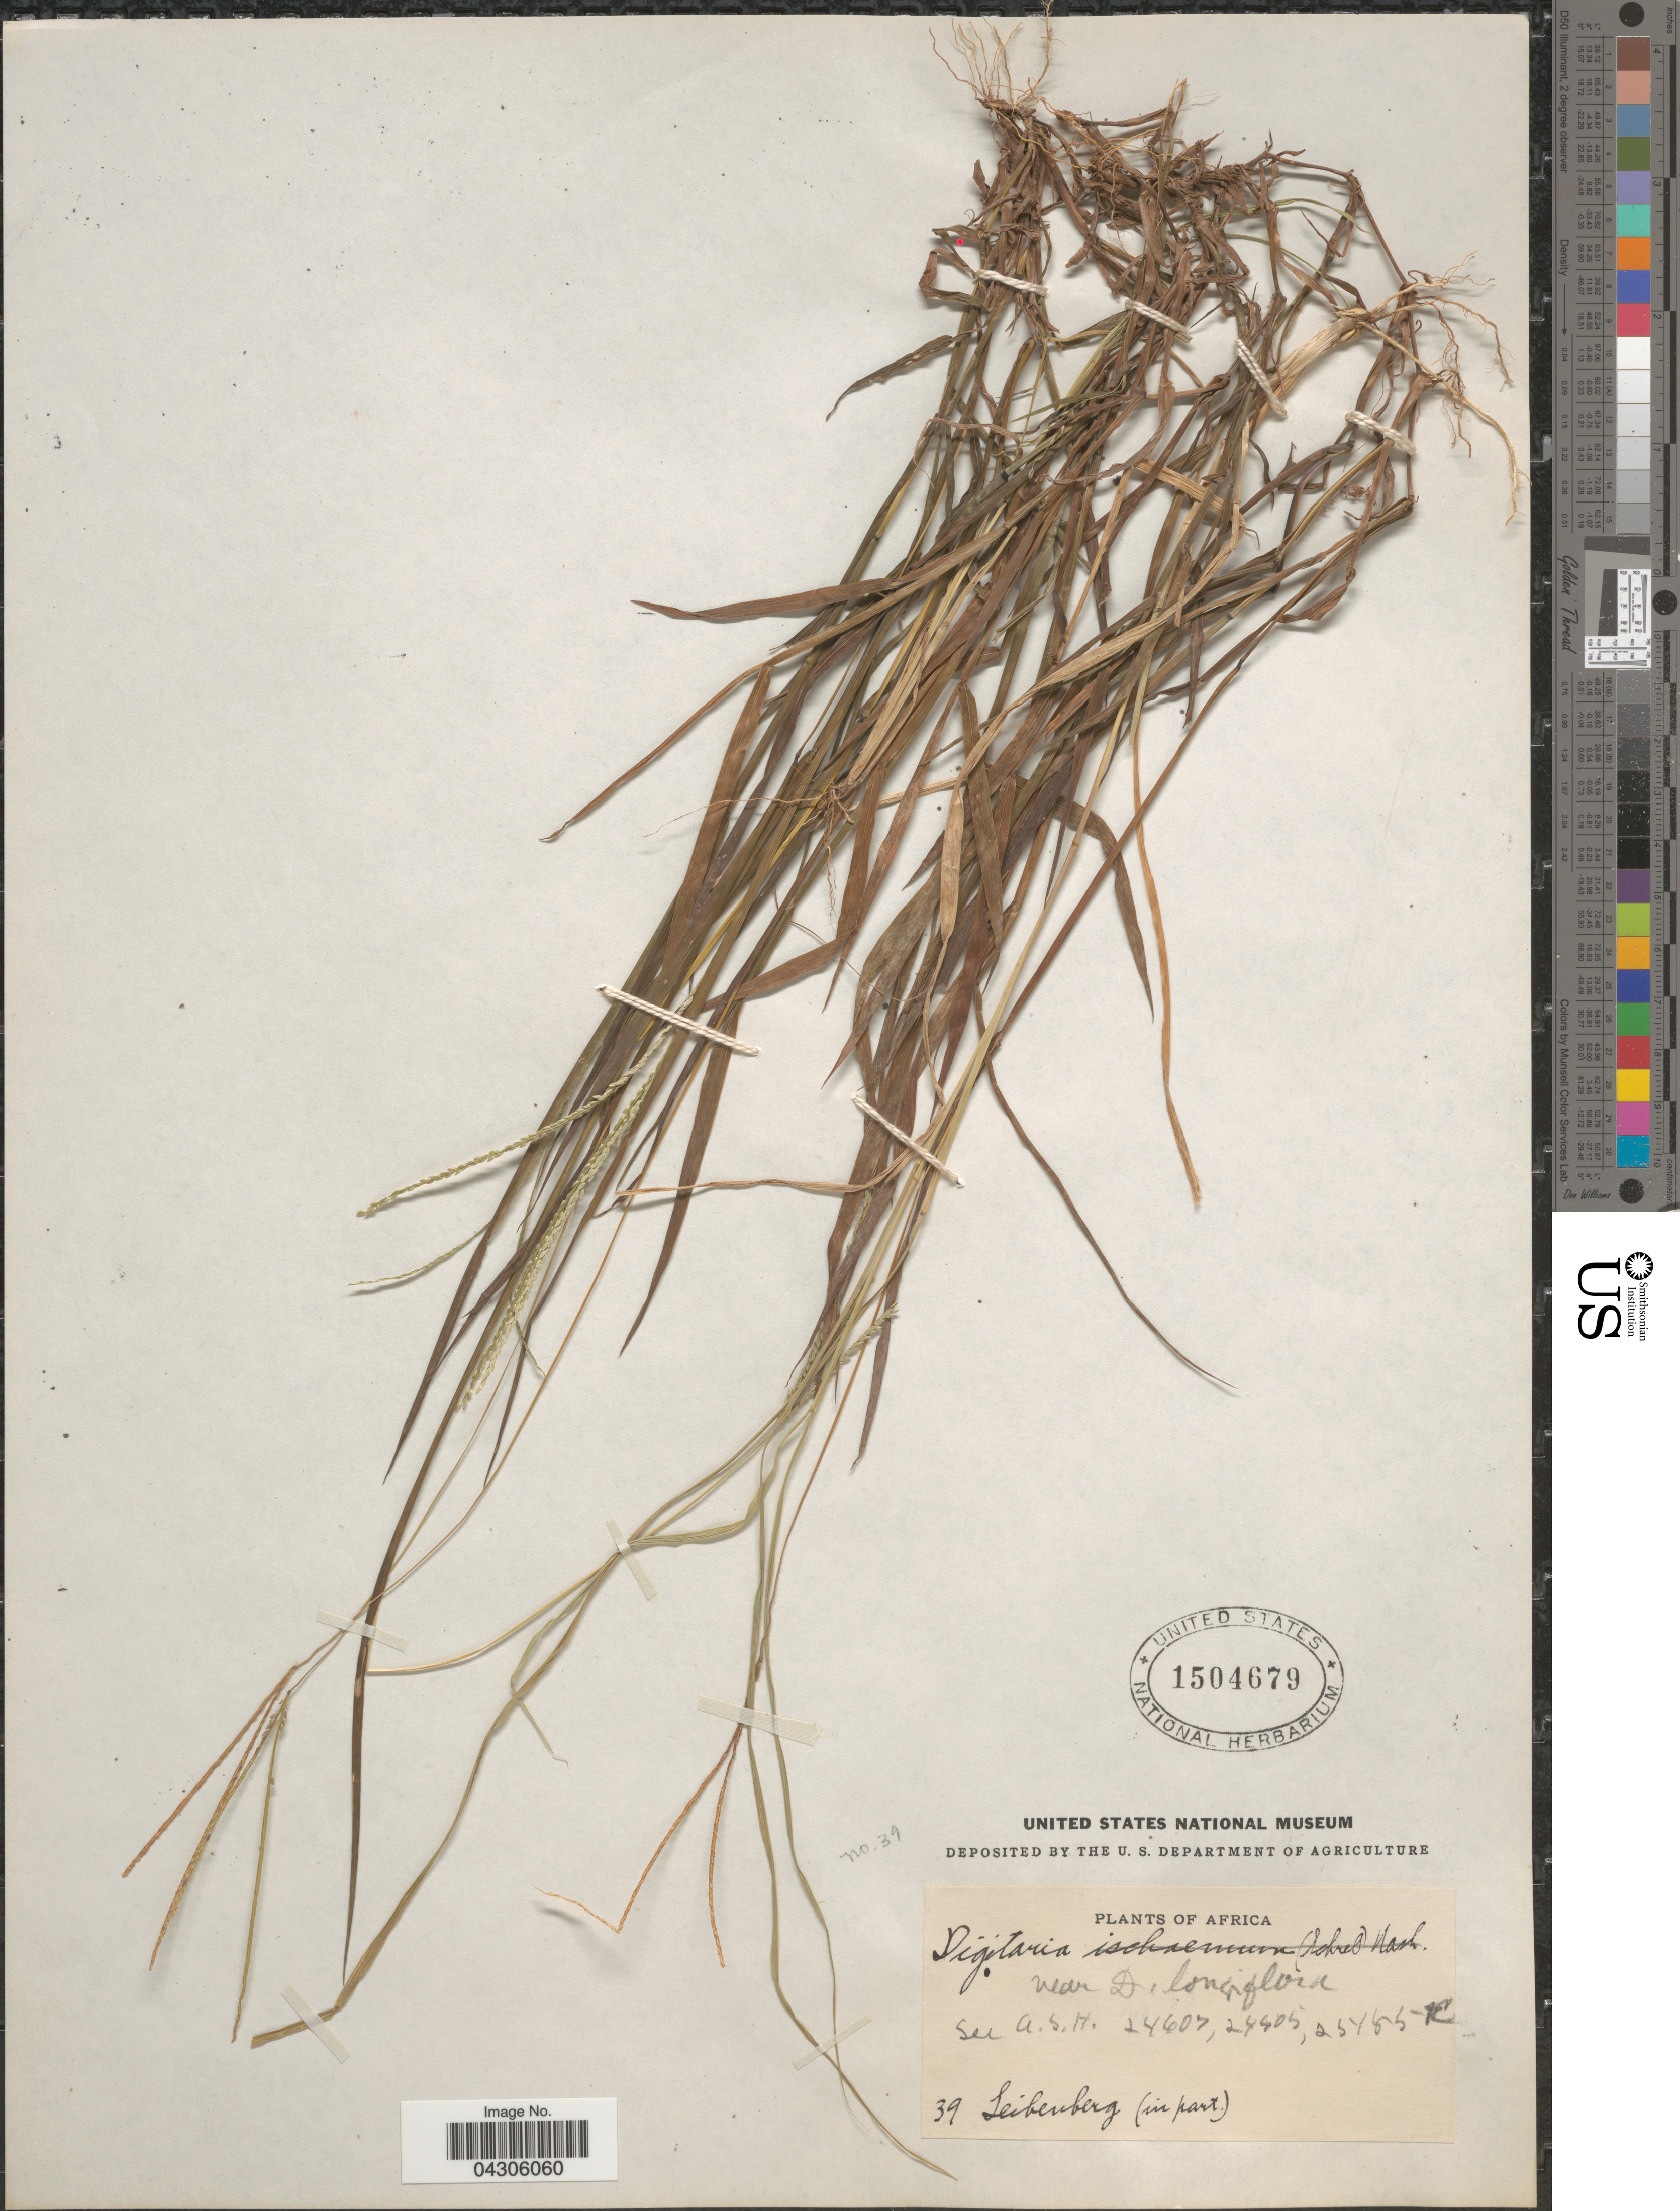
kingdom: Plantae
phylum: Tracheophyta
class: Liliopsida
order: Poales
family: Poaceae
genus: Digitaria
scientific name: Digitaria sp.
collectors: Leibenberg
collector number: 39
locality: Africa.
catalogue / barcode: US 1504679